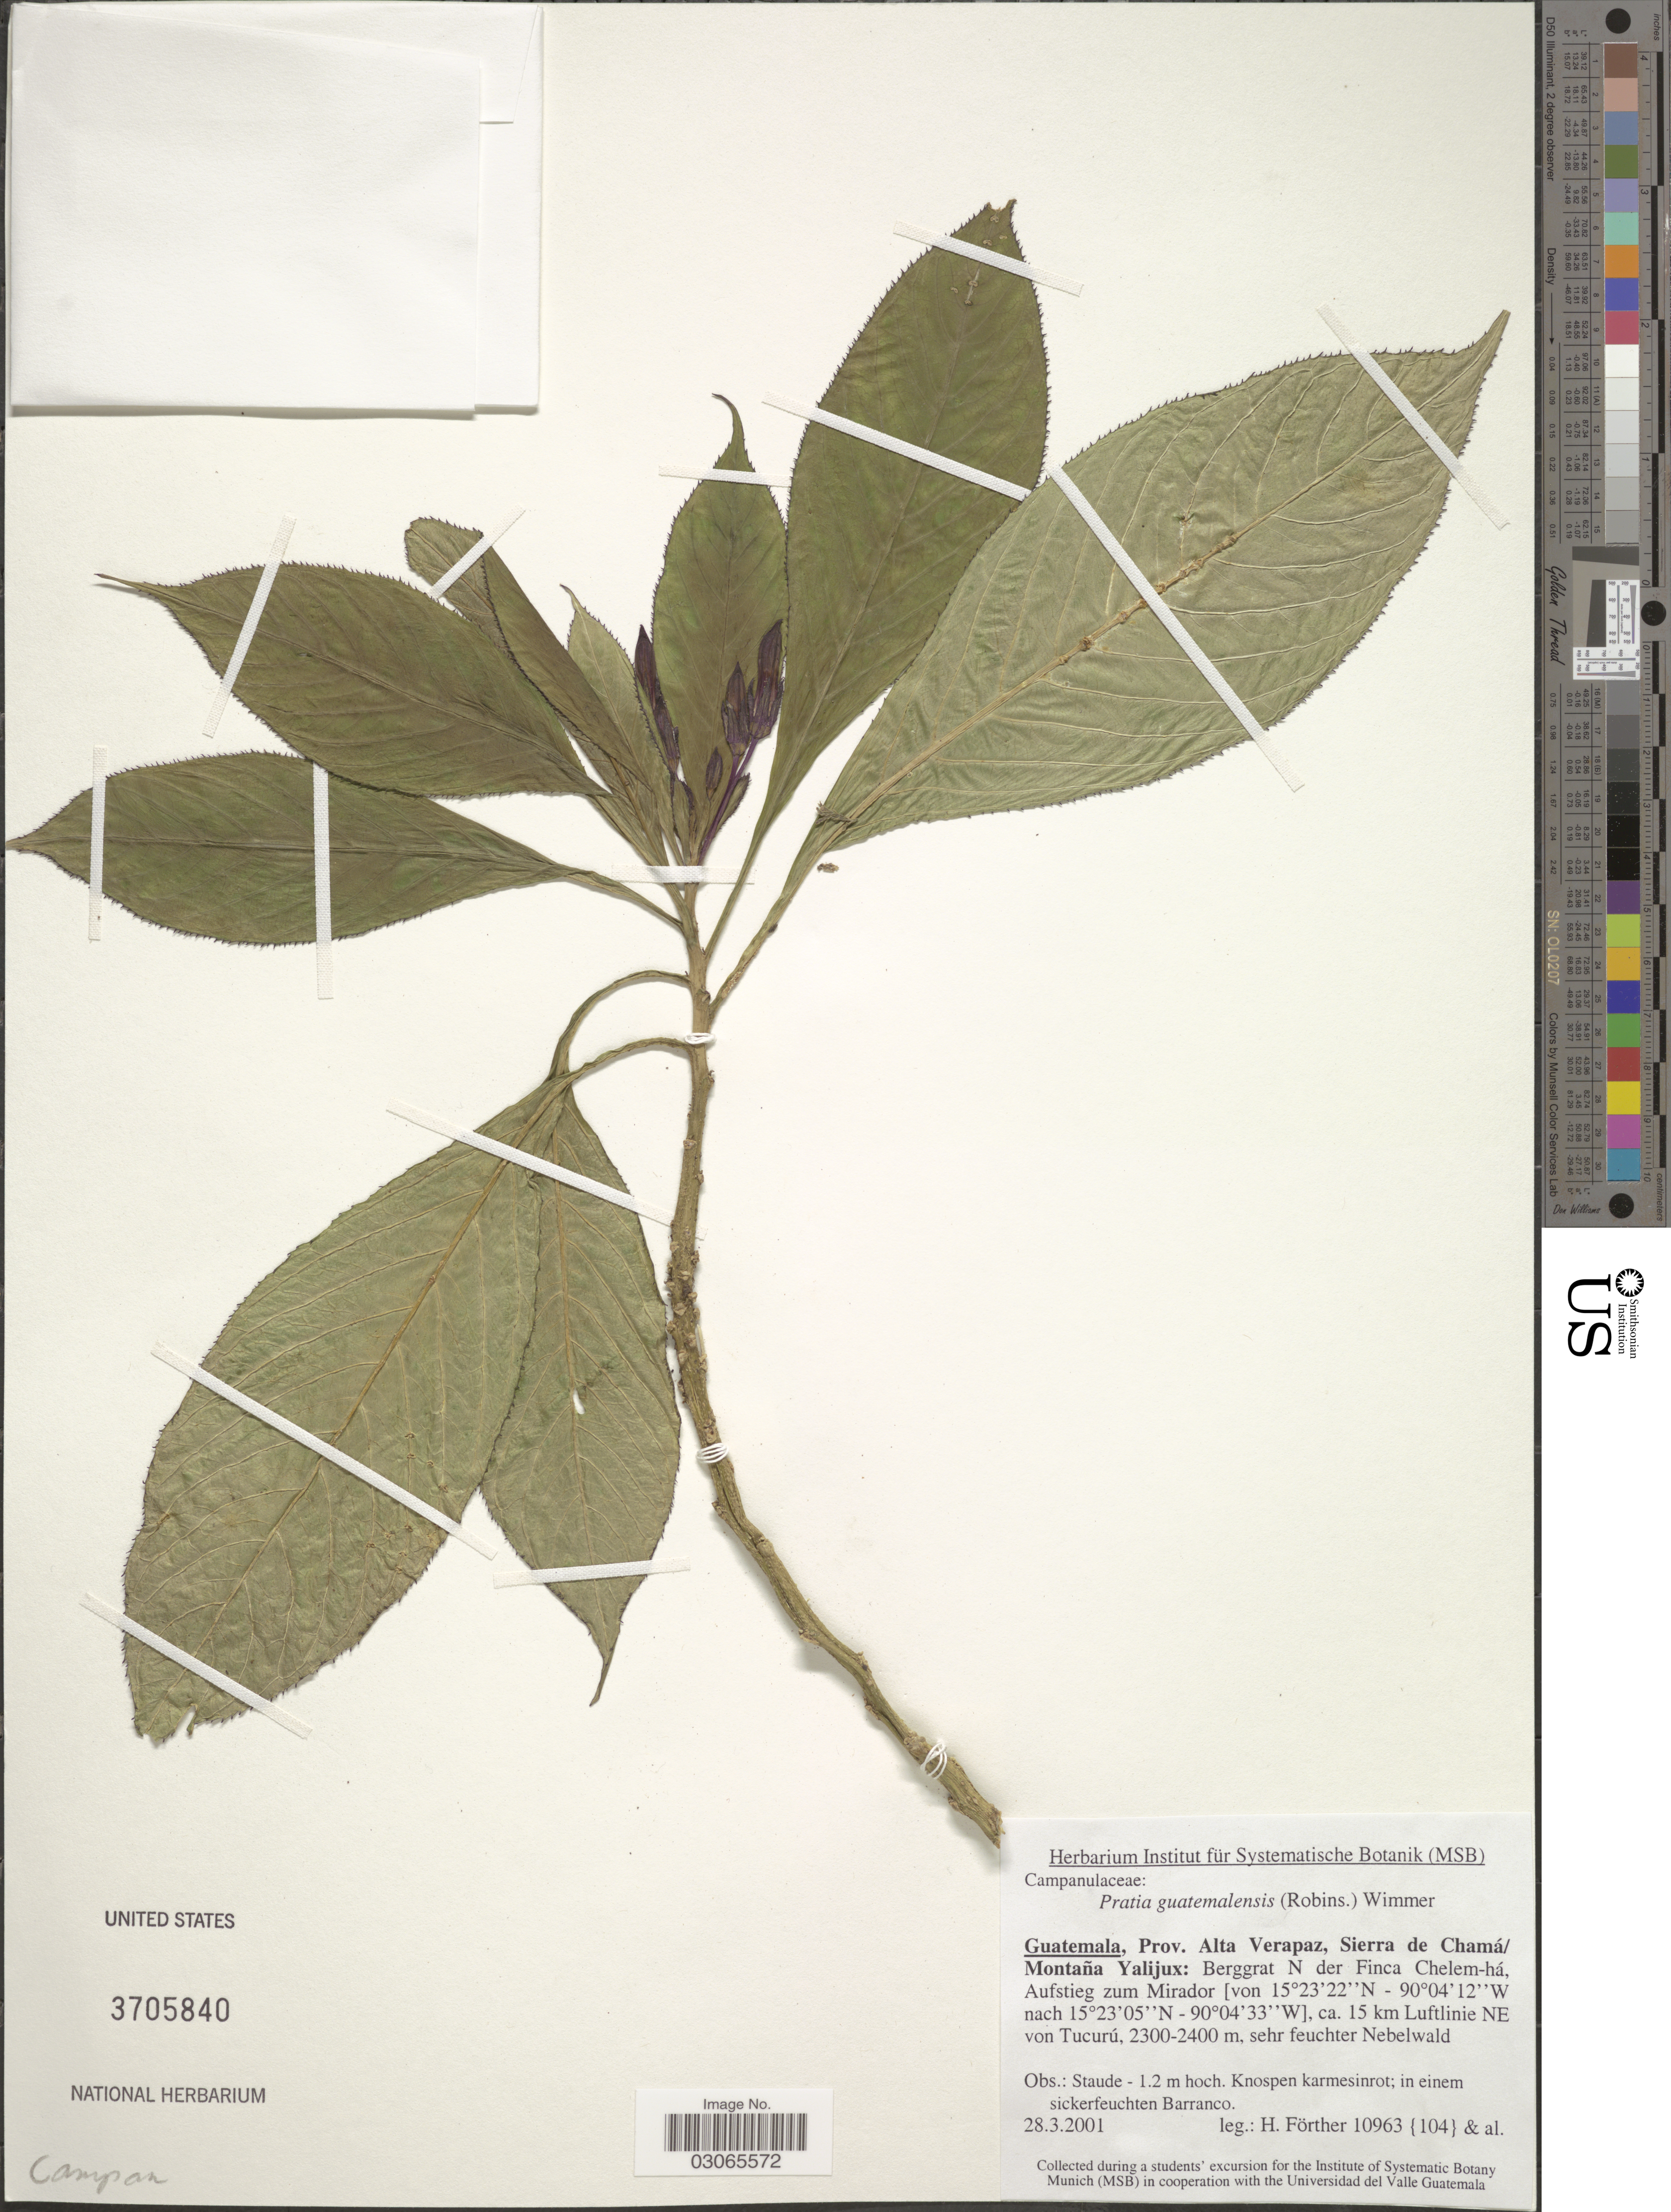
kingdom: Plantae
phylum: Tracheophyta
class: Magnoliopsida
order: Asterales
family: Campanulaceae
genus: Pratia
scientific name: Pratia guatemalensis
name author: (B.L. Rob. ex Donn. Sm.) E. Wimm.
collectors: H. Förther & et al.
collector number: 10963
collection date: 2001-03-28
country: Guatemala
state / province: Alta Verapaz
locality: Sierra de Chamá/ Montaña Yalijux: Berggrat N der Finca Chelem-há, Aufstieg zum Mirador, ca. 15 km Luftlinie NE von Tucurú.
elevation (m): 2300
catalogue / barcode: US 3705840